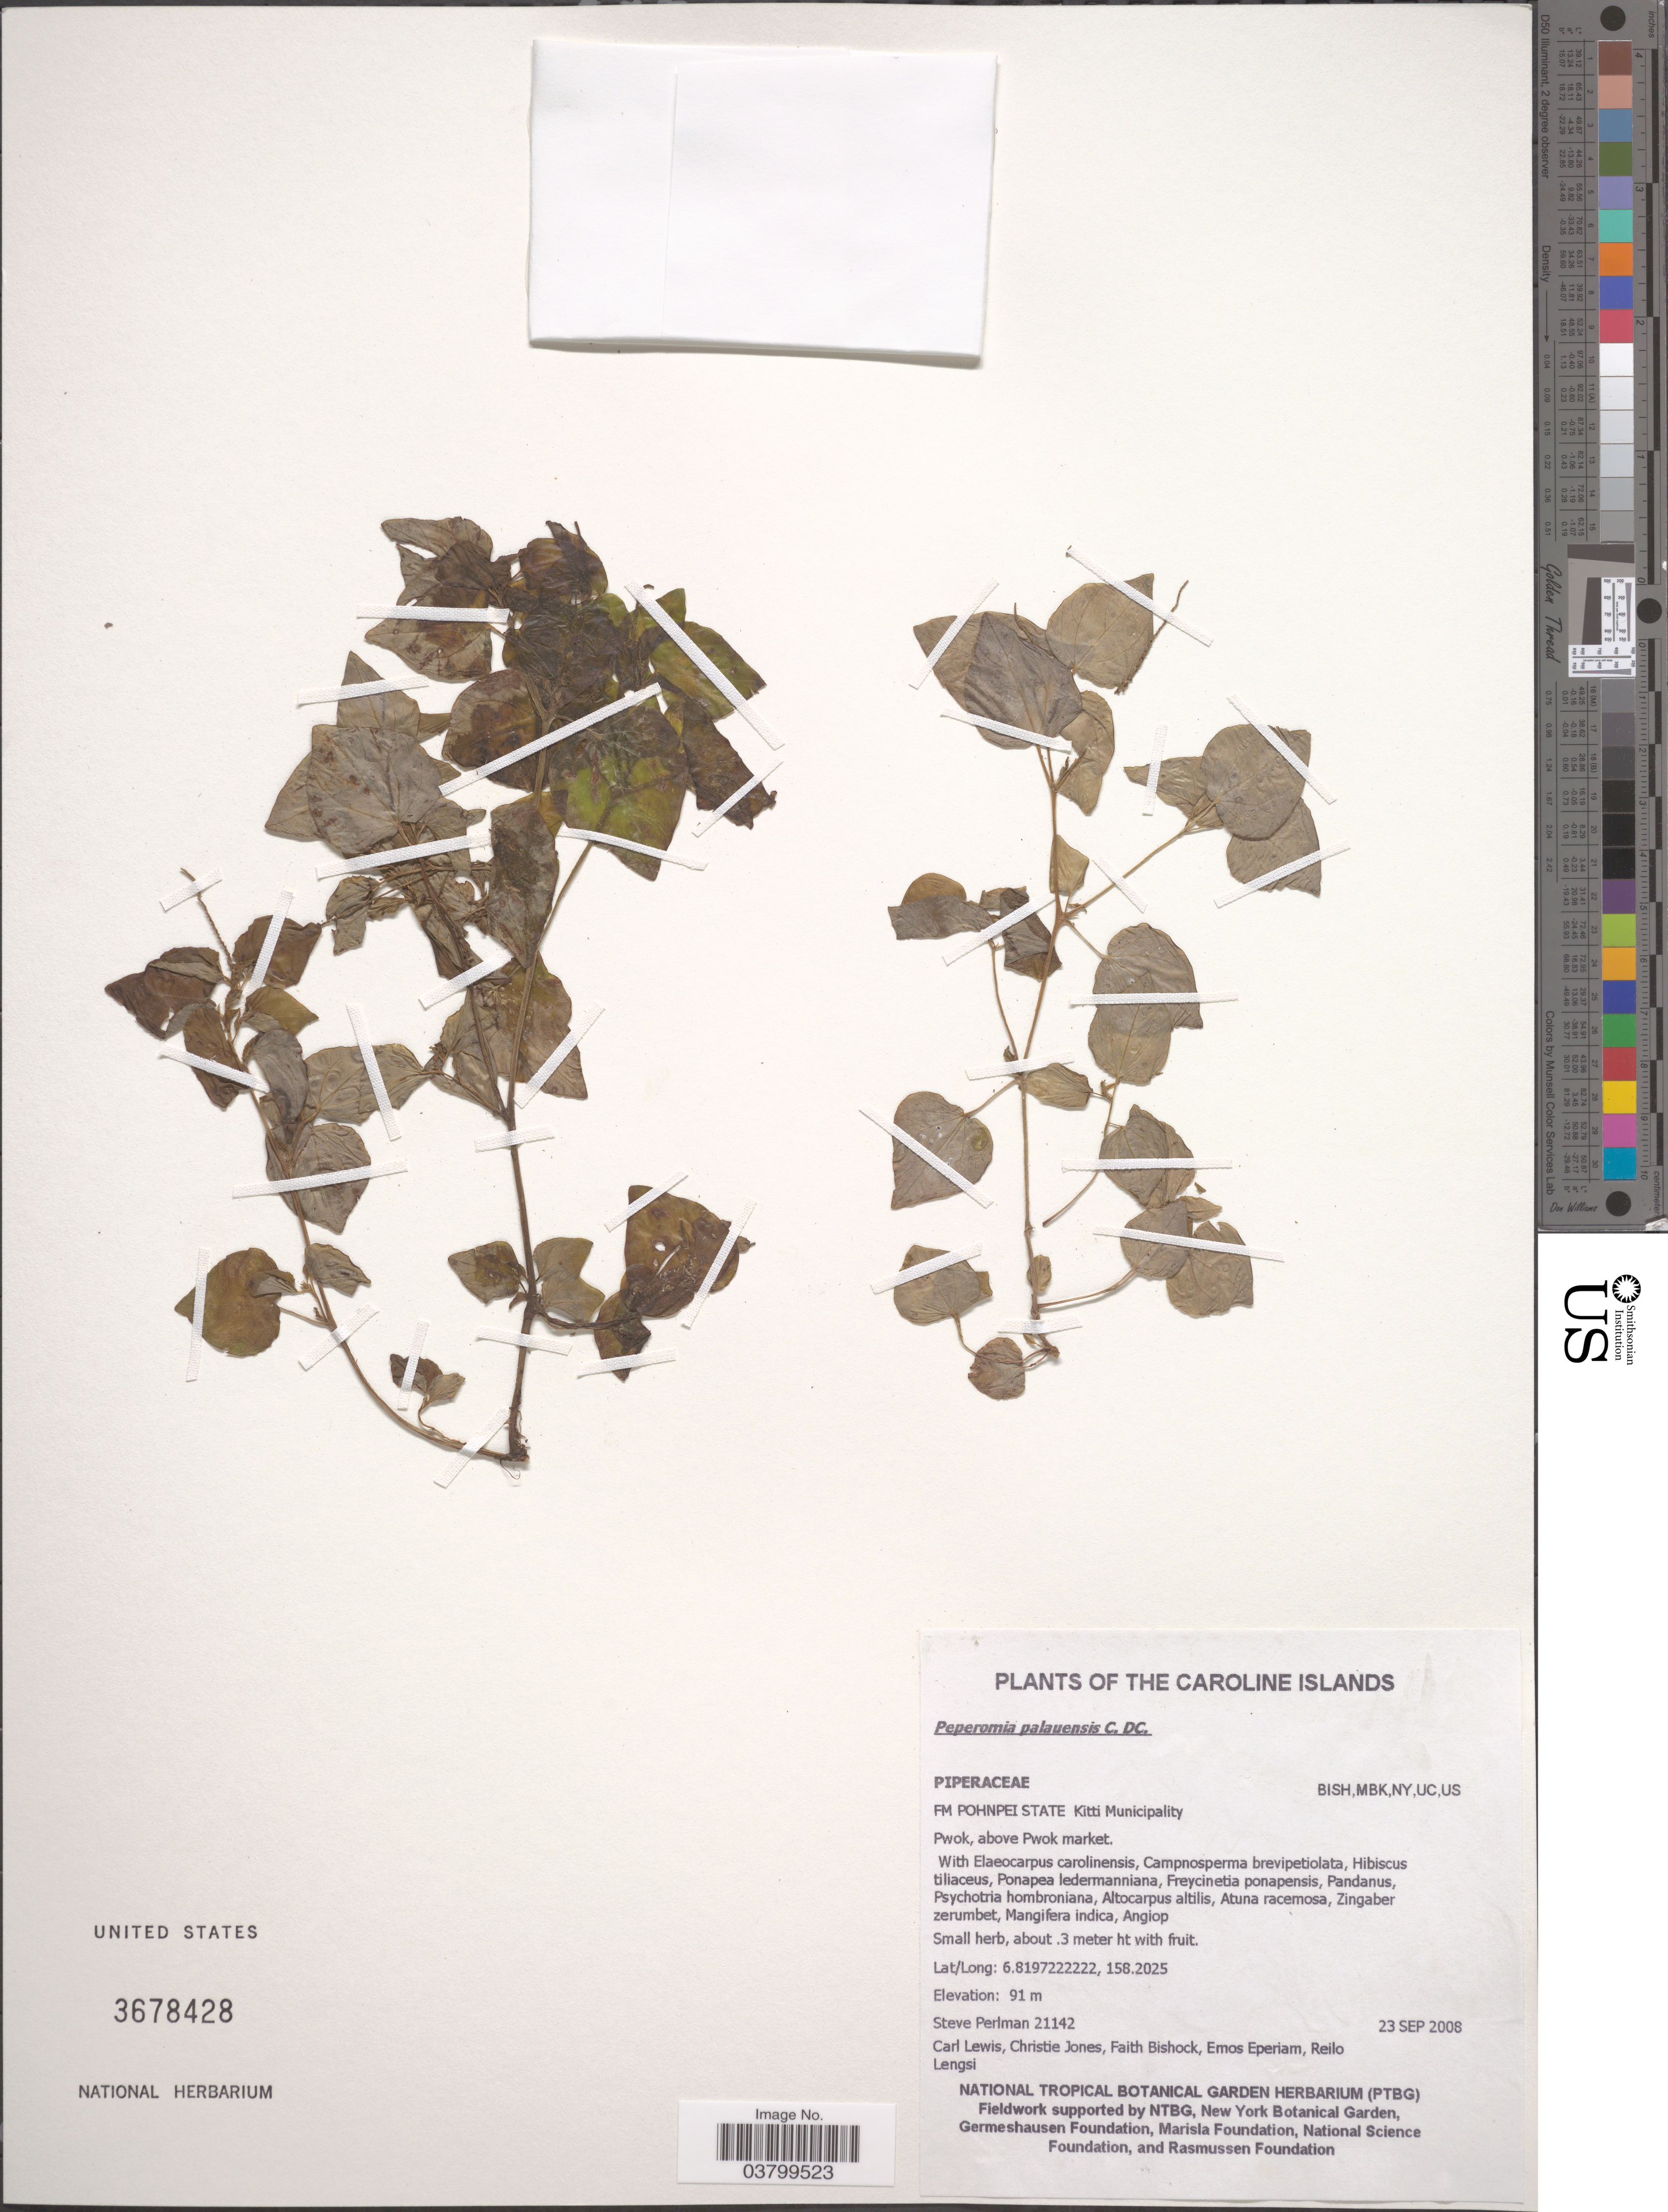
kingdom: Plantae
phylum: Tracheophyta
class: Magnoliopsida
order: Piperales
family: Piperaceae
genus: Peperomia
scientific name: Peperomia palauensis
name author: C. DC.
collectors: S. Perlman, C. Lewis, Carleen Jones, F. Bishock & et al.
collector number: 21142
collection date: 2008-09-23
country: Micronesia, Federated States of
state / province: Pohnpei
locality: The Caroline Islands. FM Pohnpei State. Kitti Municipality. Pwok, above Pwok market.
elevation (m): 91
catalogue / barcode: US 3678428